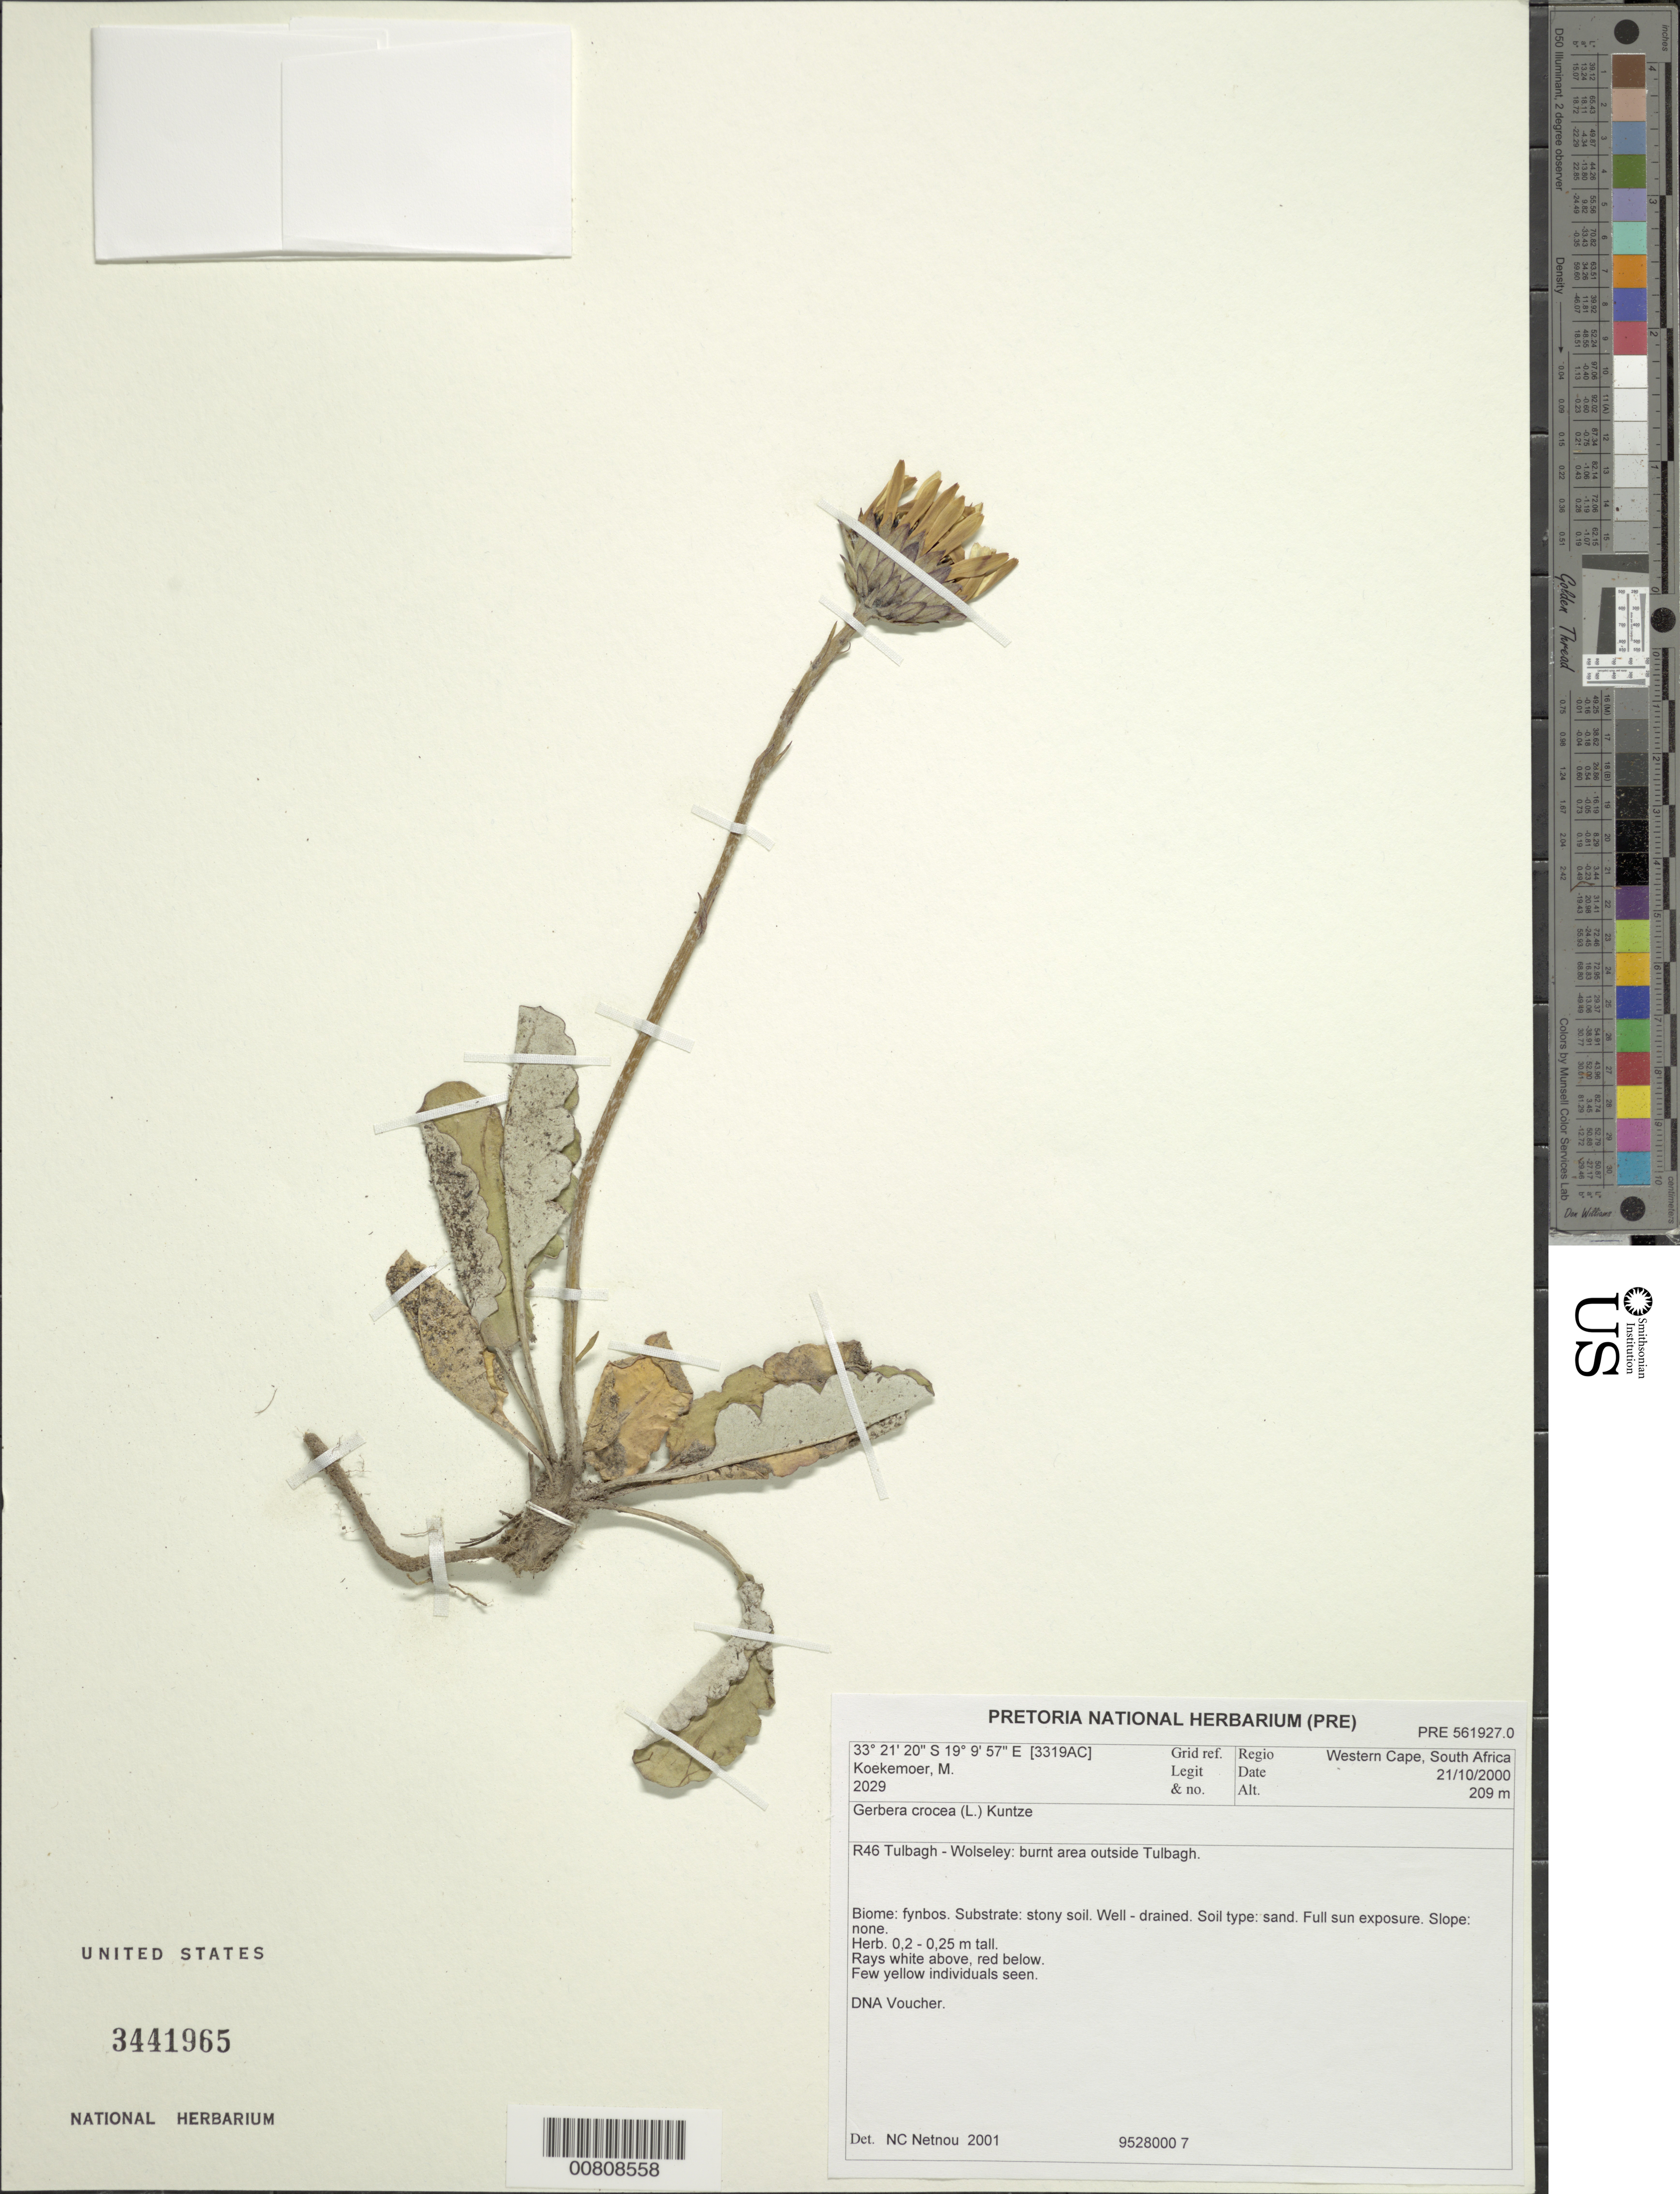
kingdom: Plantae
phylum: Tracheophyta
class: Magnoliopsida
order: Asterales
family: Asteraceae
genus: Gerbera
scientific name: Gerbera crocea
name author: (L.) Kuntze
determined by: Netnou, N. C.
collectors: M. Koekemoer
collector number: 2029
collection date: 2000-10-21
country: South Africa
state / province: Western Cape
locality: R46 Tulbagy-Wolseley; outside Tulbagh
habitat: Fynbos; stony soil, well-drained; sand; full sun; slope: none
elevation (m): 209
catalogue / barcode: US 3441965